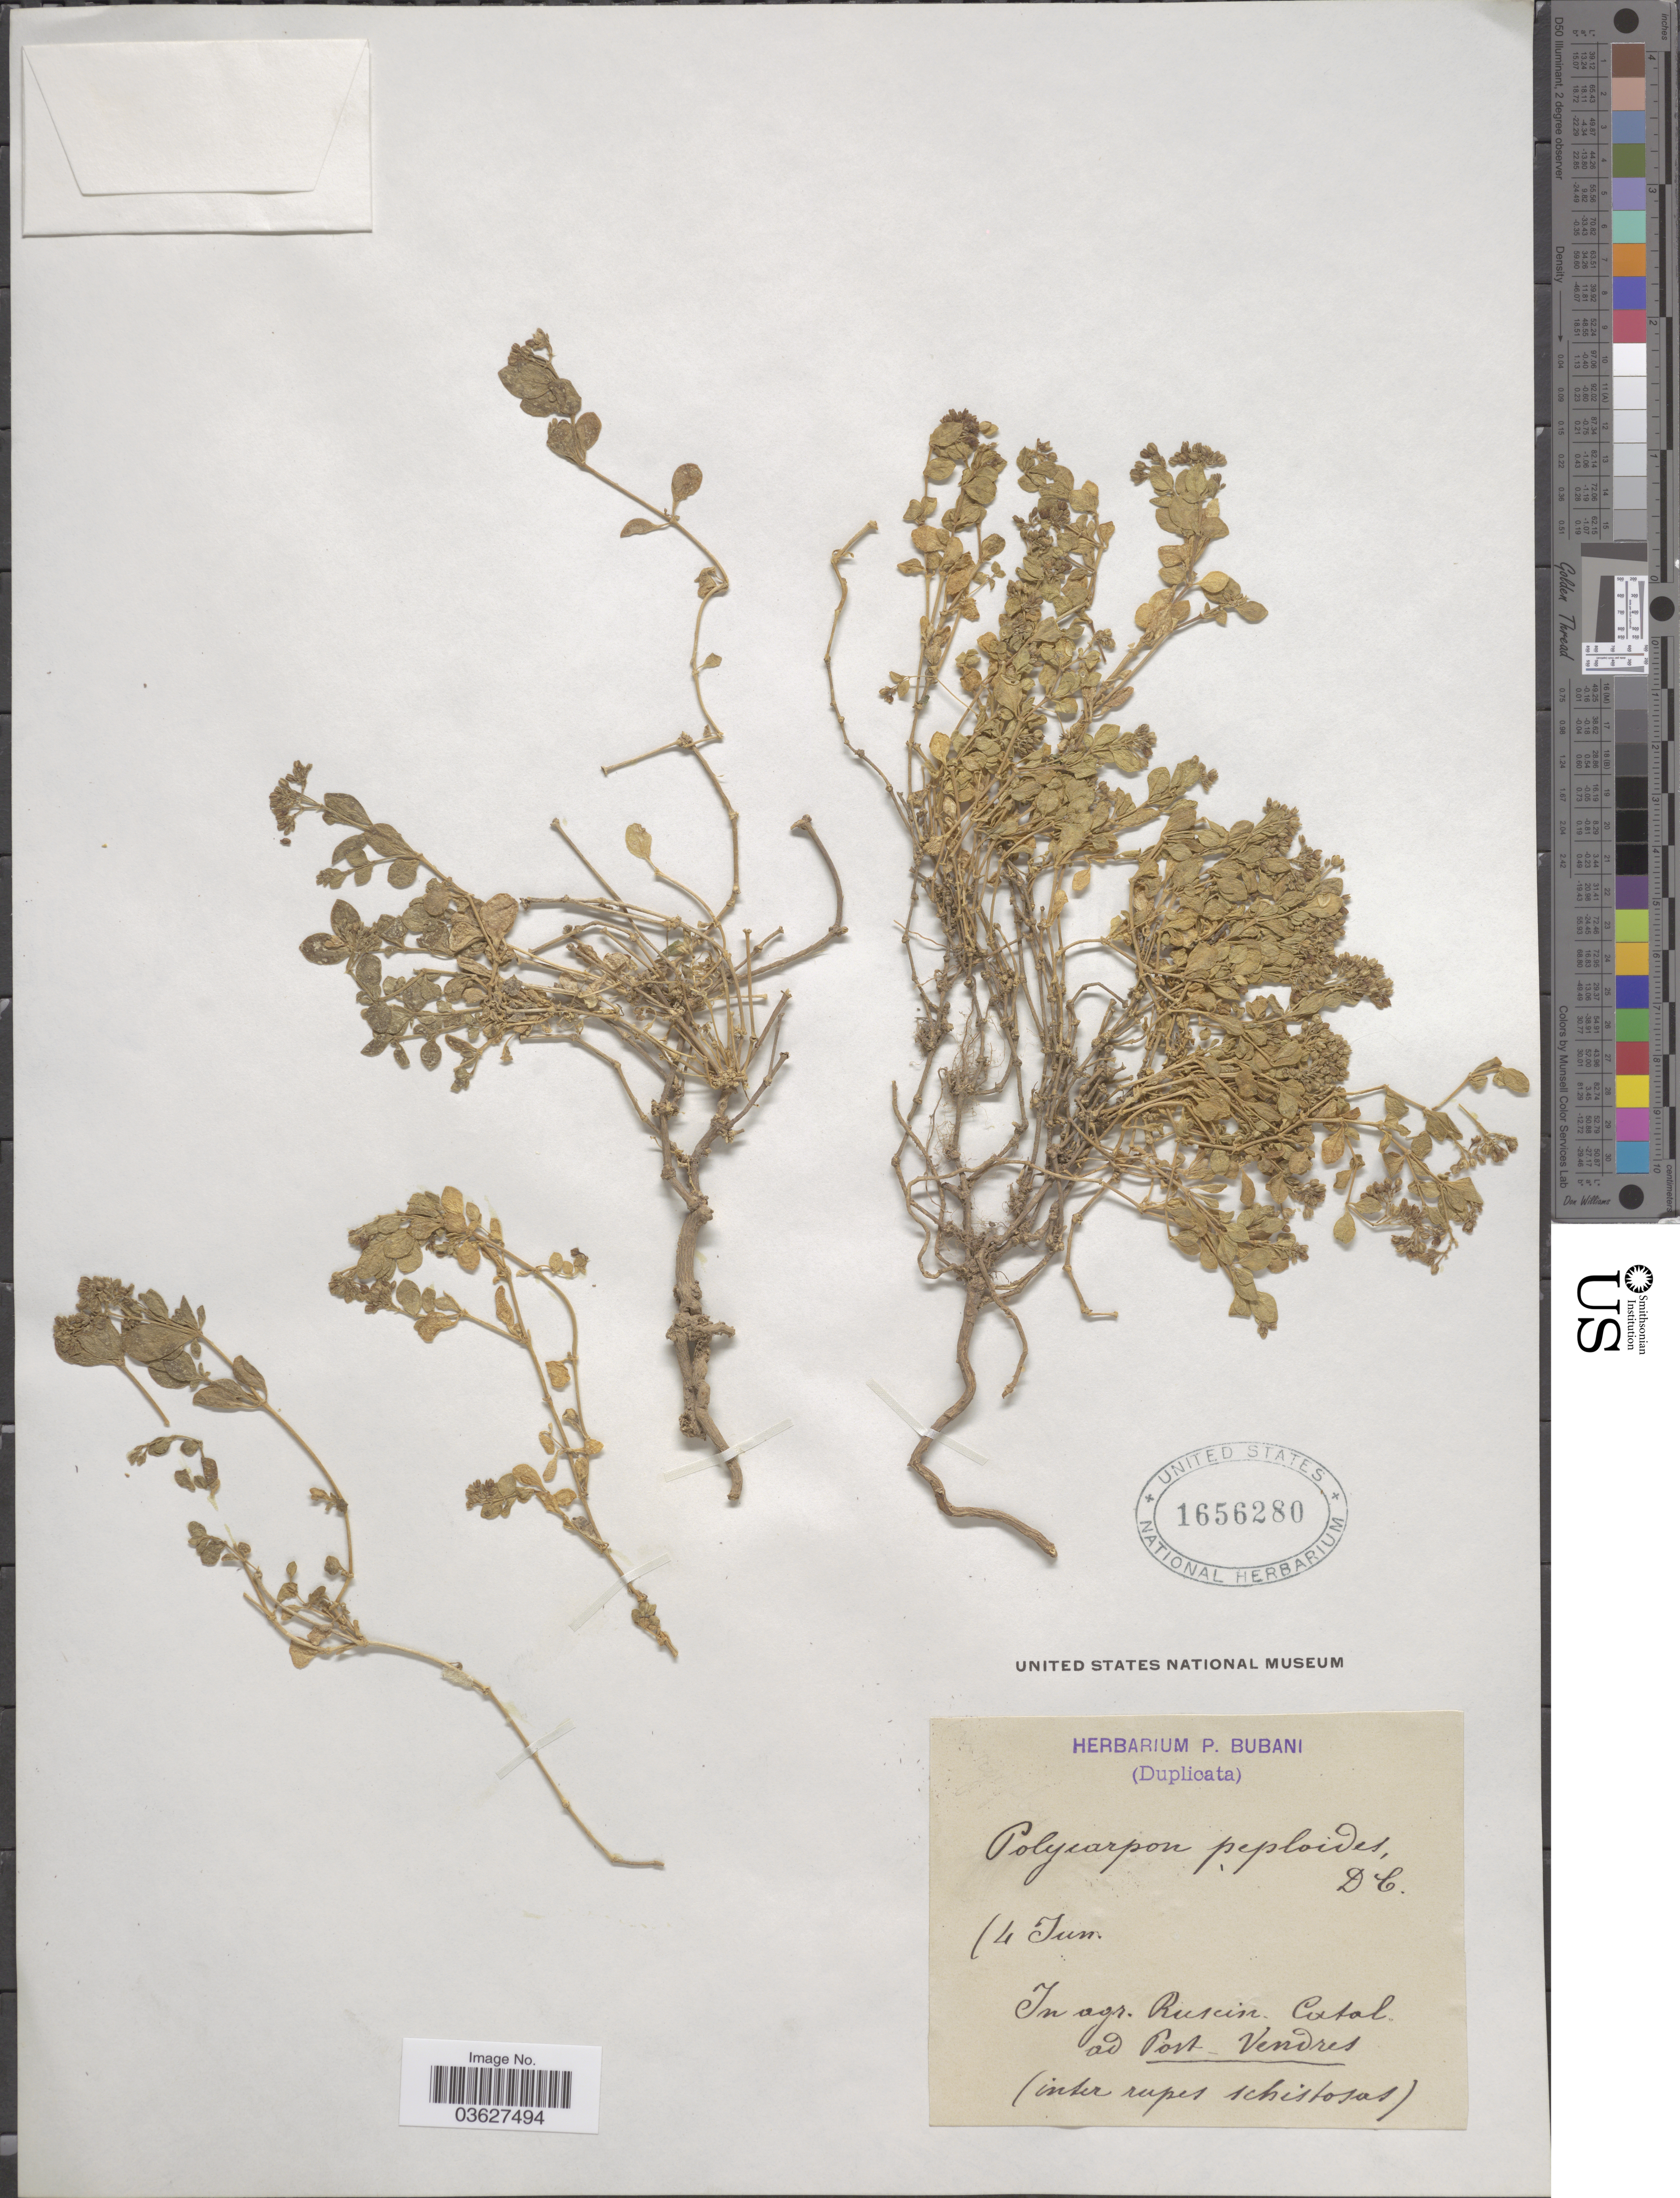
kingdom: Plantae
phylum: Tracheophyta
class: Magnoliopsida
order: Caryophyllales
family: Caryophyllaceae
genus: Polycarpon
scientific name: Polycarpon peploides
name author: DC.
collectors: ex herb. P. Bubani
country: France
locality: In agr. Ruscin. Coctal ad Post-Vendres.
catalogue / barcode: US 1656280